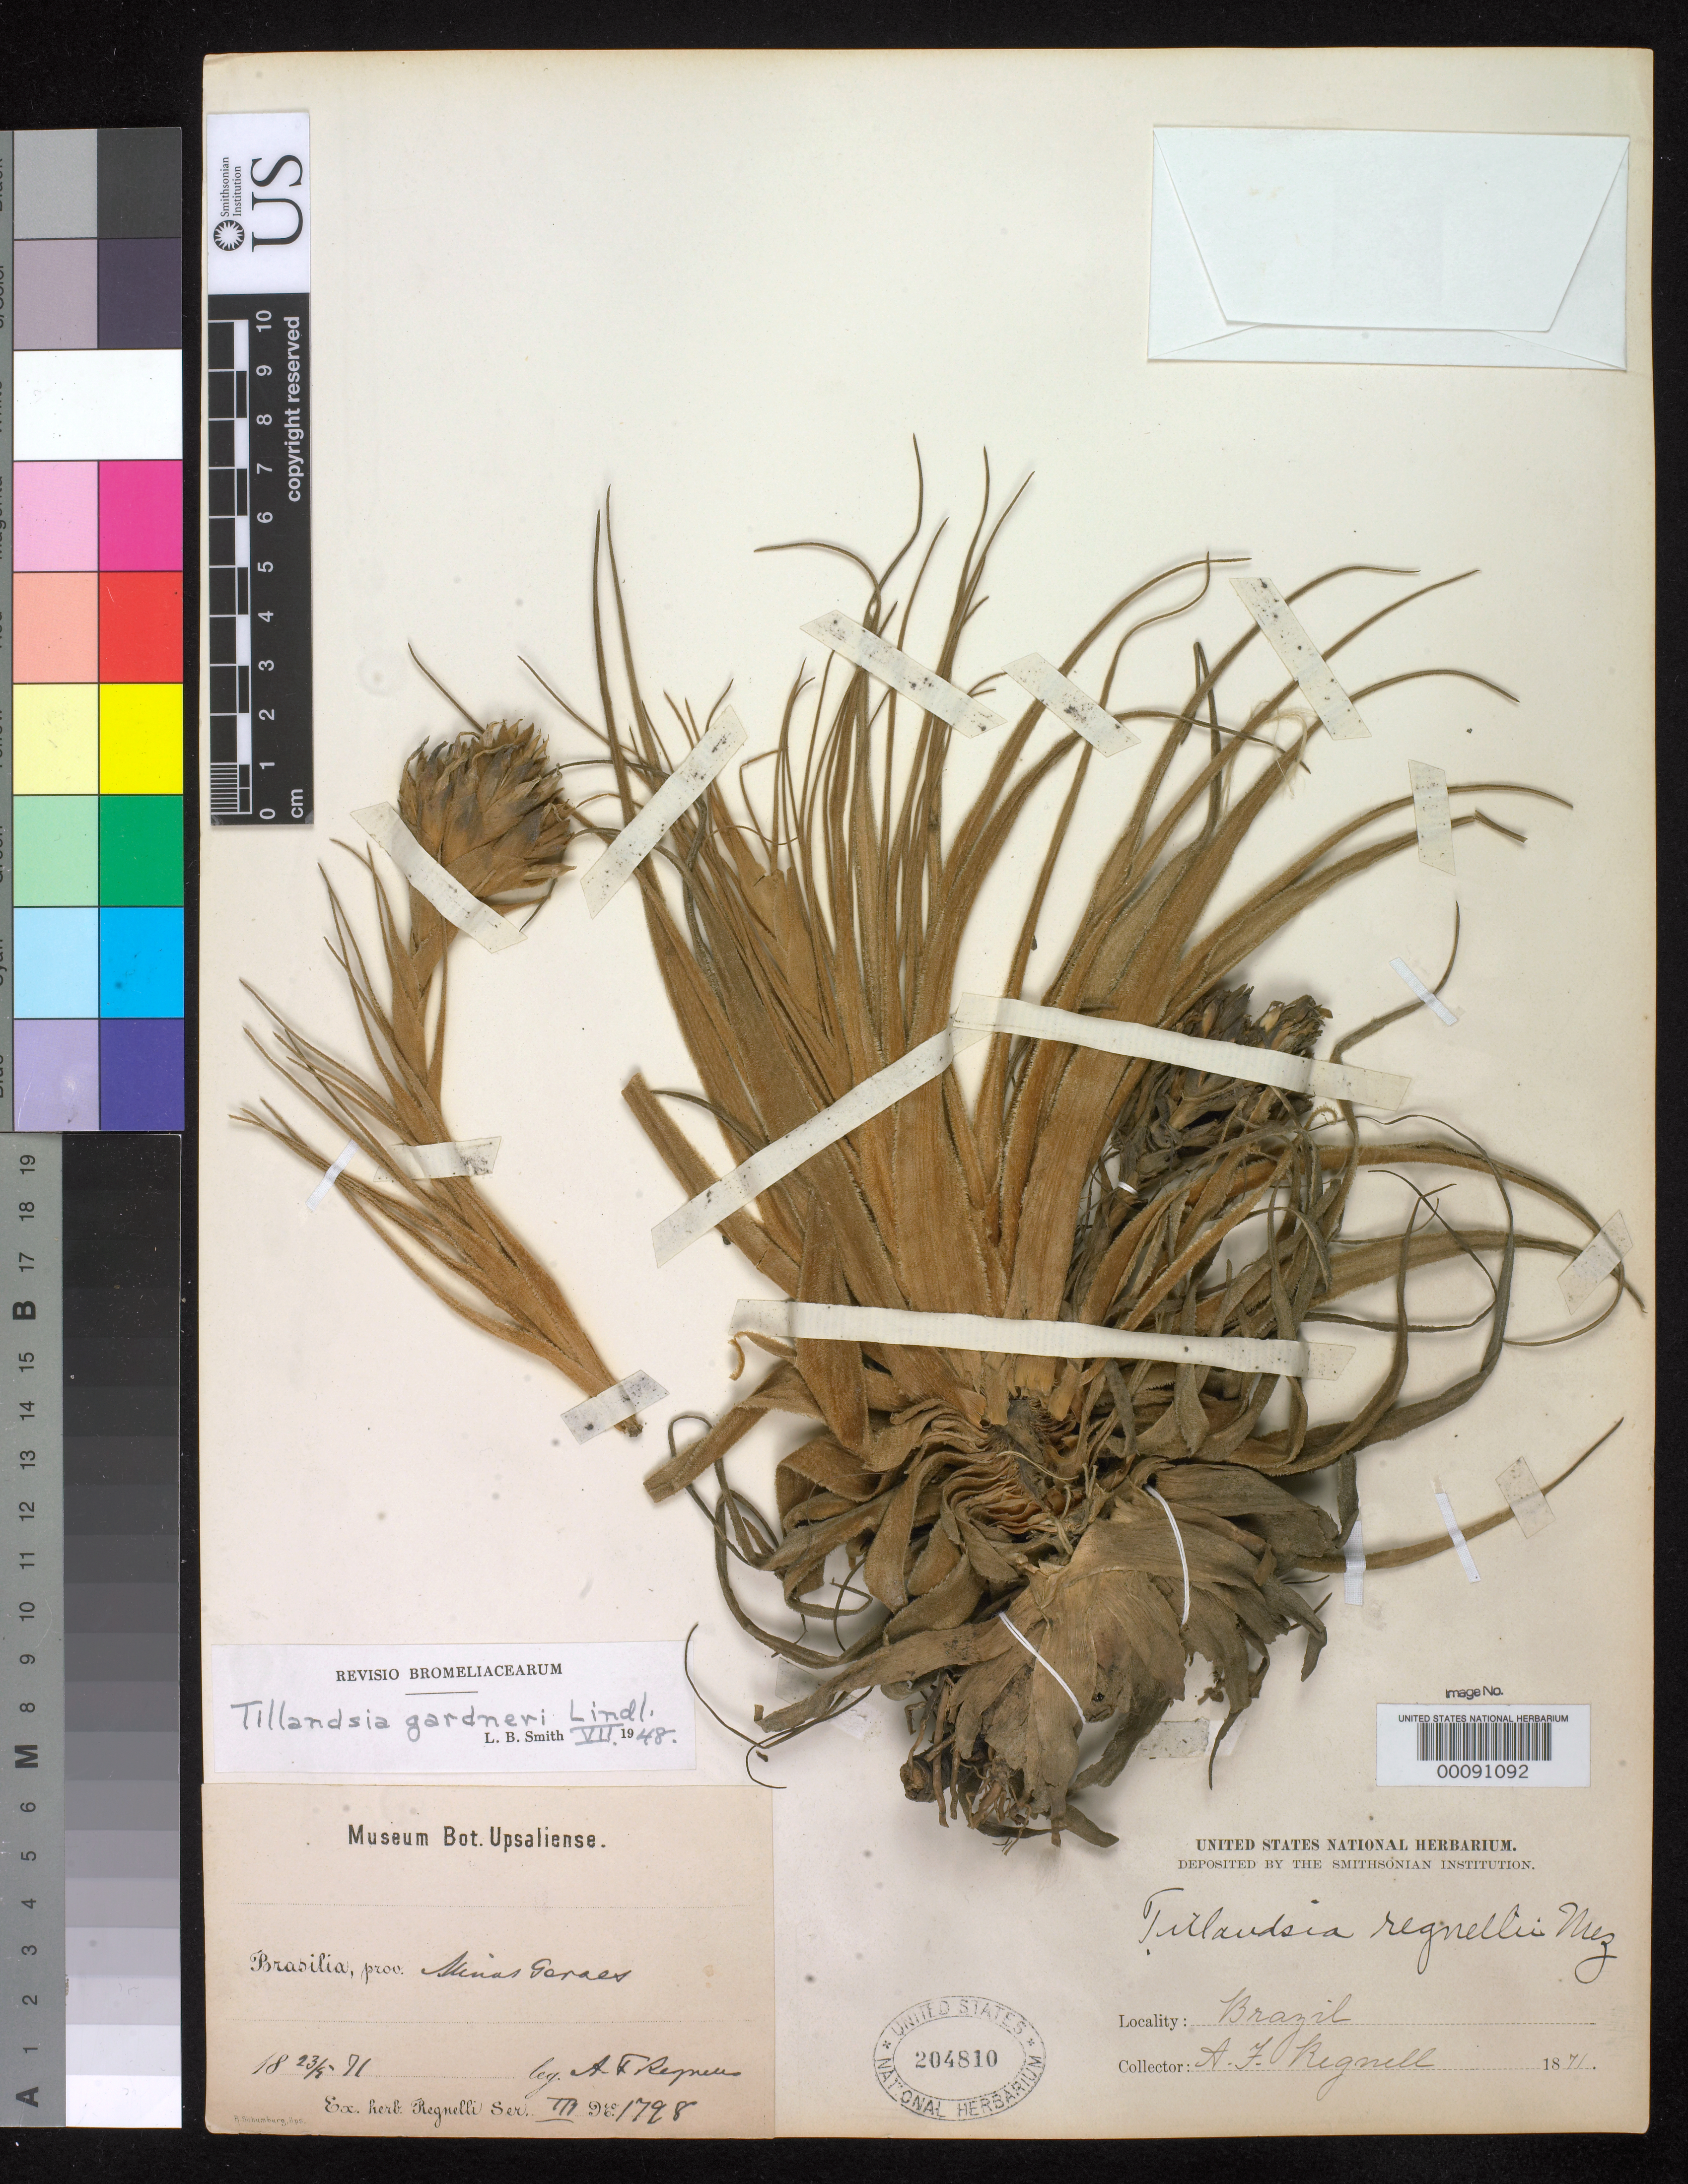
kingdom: Plantae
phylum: Tracheophyta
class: Liliopsida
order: Poales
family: Bromeliaceae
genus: Tillandsia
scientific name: Tillandsia regnellii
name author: Mez in Mart.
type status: Isotype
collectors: A. F. Regnell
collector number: III 1798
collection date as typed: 23 Sep 1871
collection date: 1871-09-23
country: Brazil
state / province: Minas Gerais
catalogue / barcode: US 204810